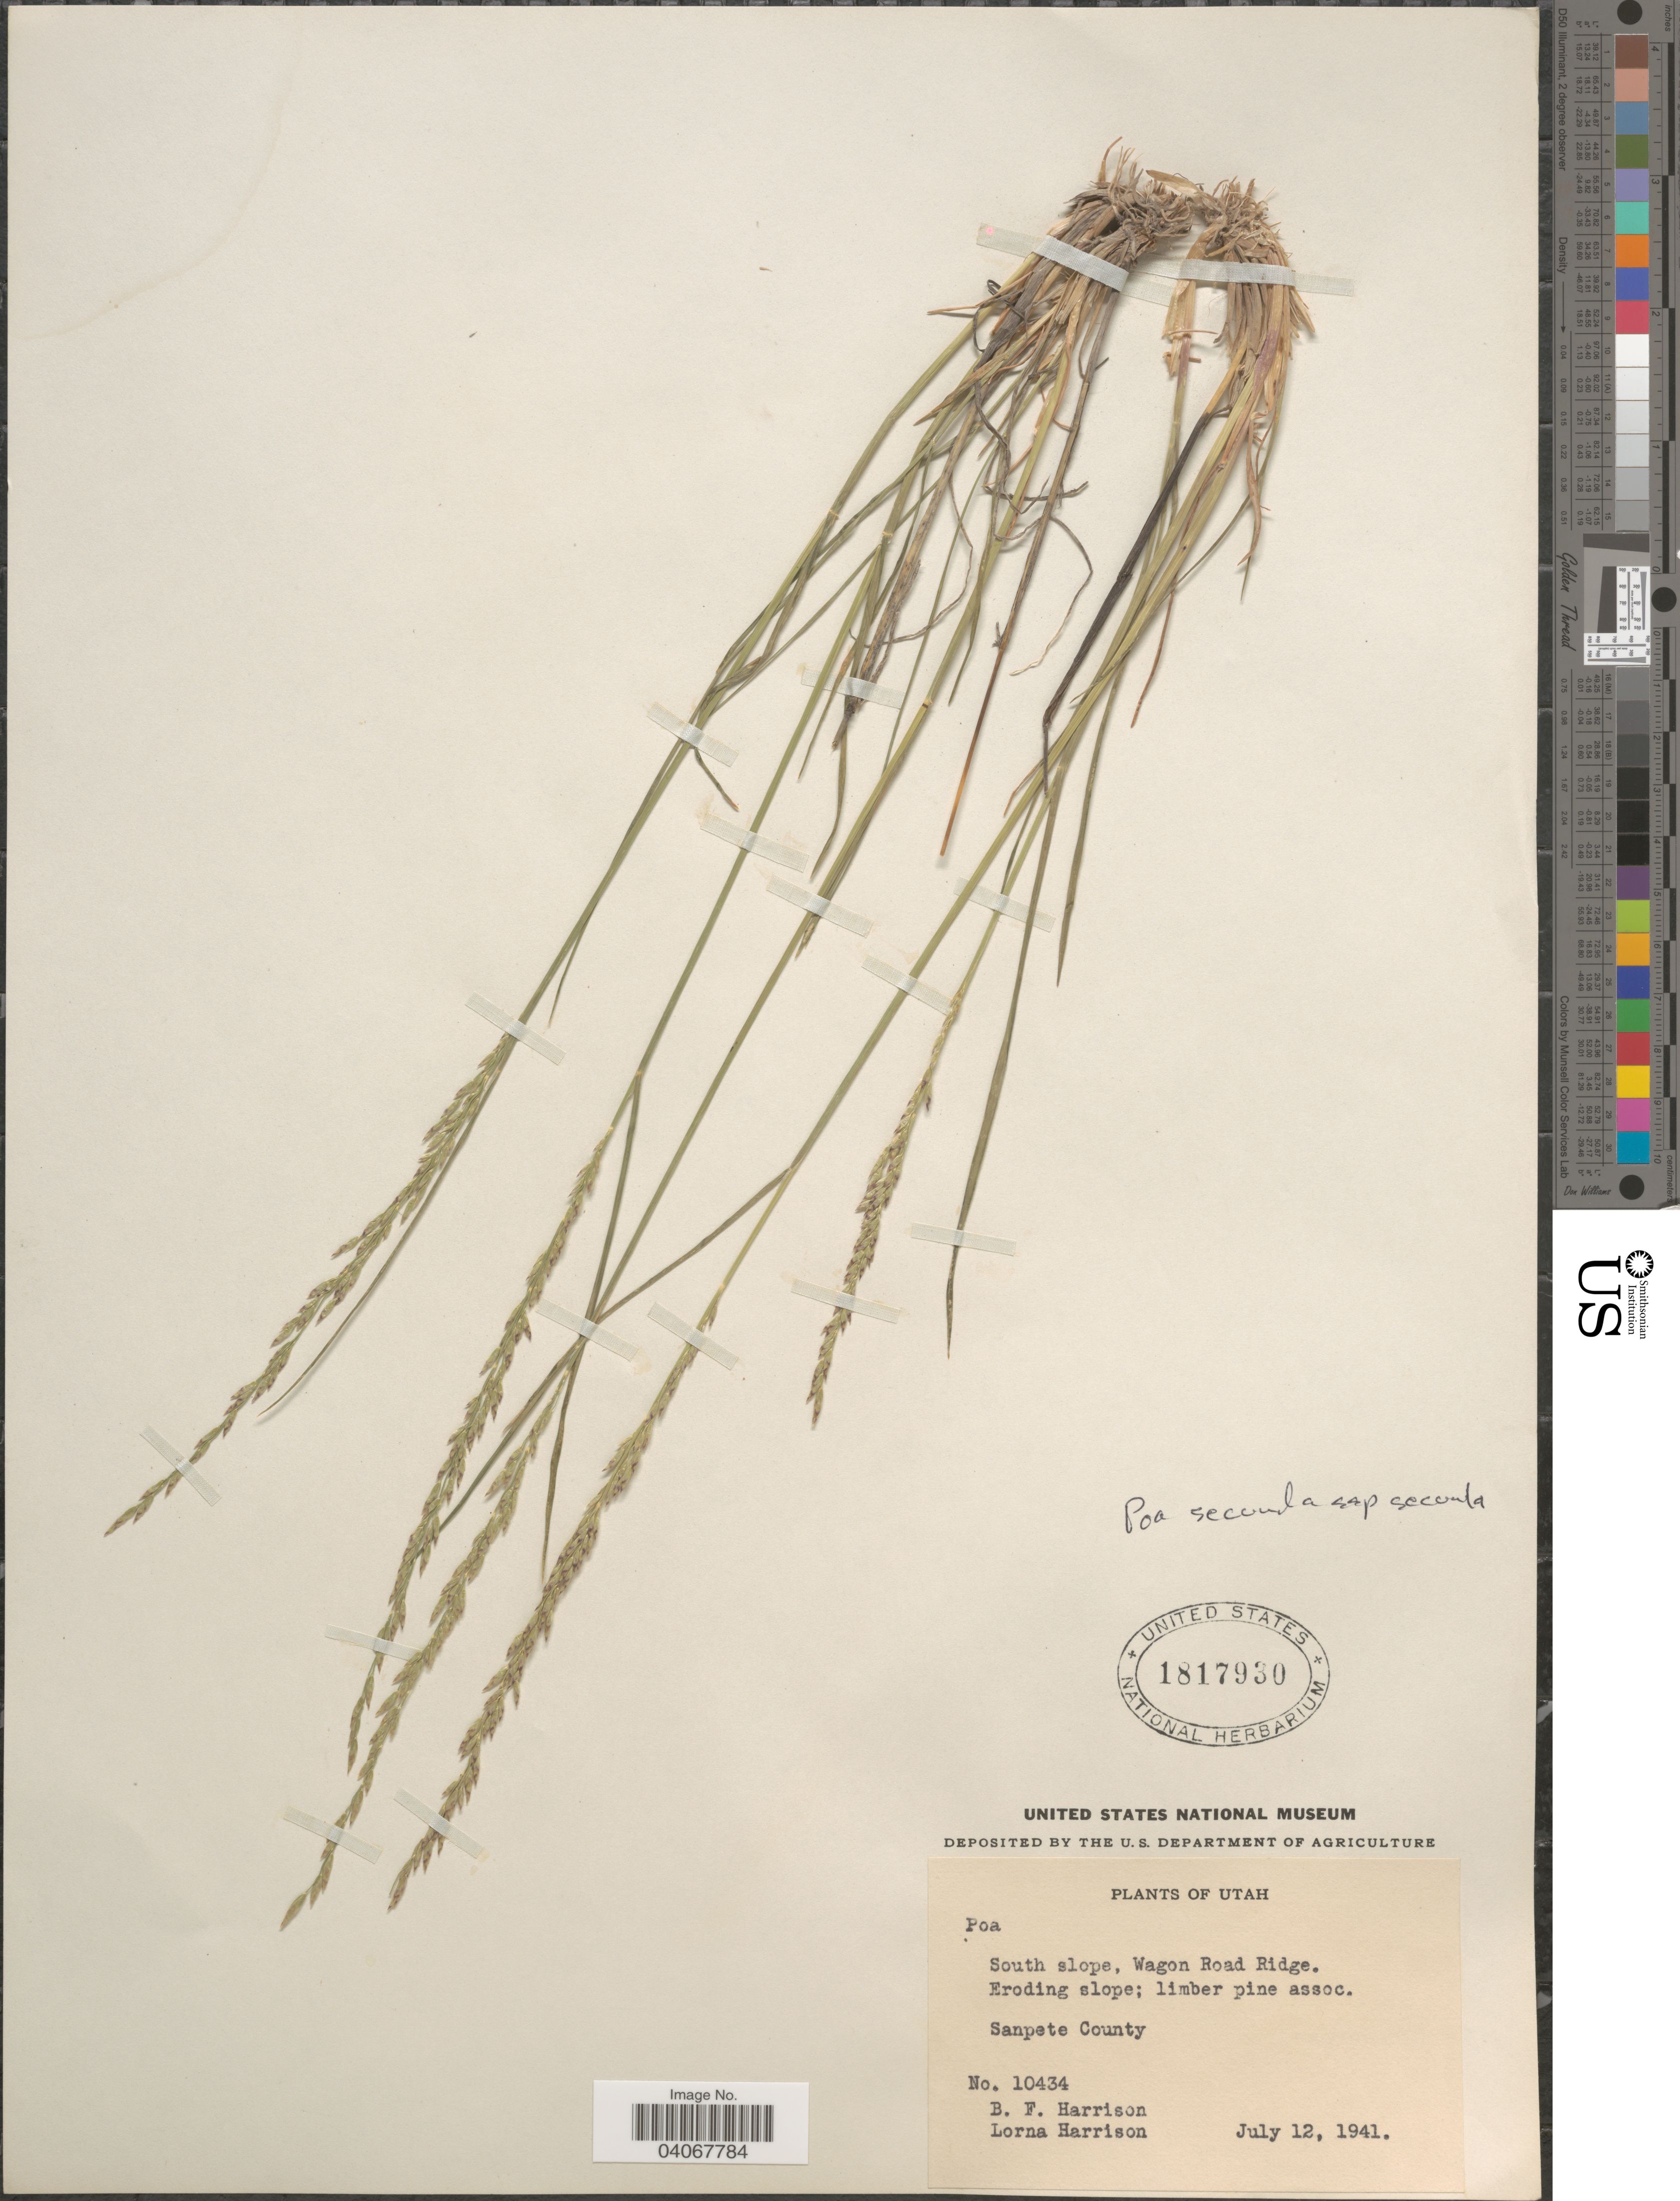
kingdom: Plantae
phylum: Tracheophyta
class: Liliopsida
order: Poales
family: Poaceae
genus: Poa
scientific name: Poa secunda subsp. secunda var. secunda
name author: J. Presl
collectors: B. F. Harrison & L. Harrison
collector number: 10434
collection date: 1941-07-12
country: United States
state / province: Utah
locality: South slope, Wagon Road Ridge. Sanpete County.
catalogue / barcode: US 1817930